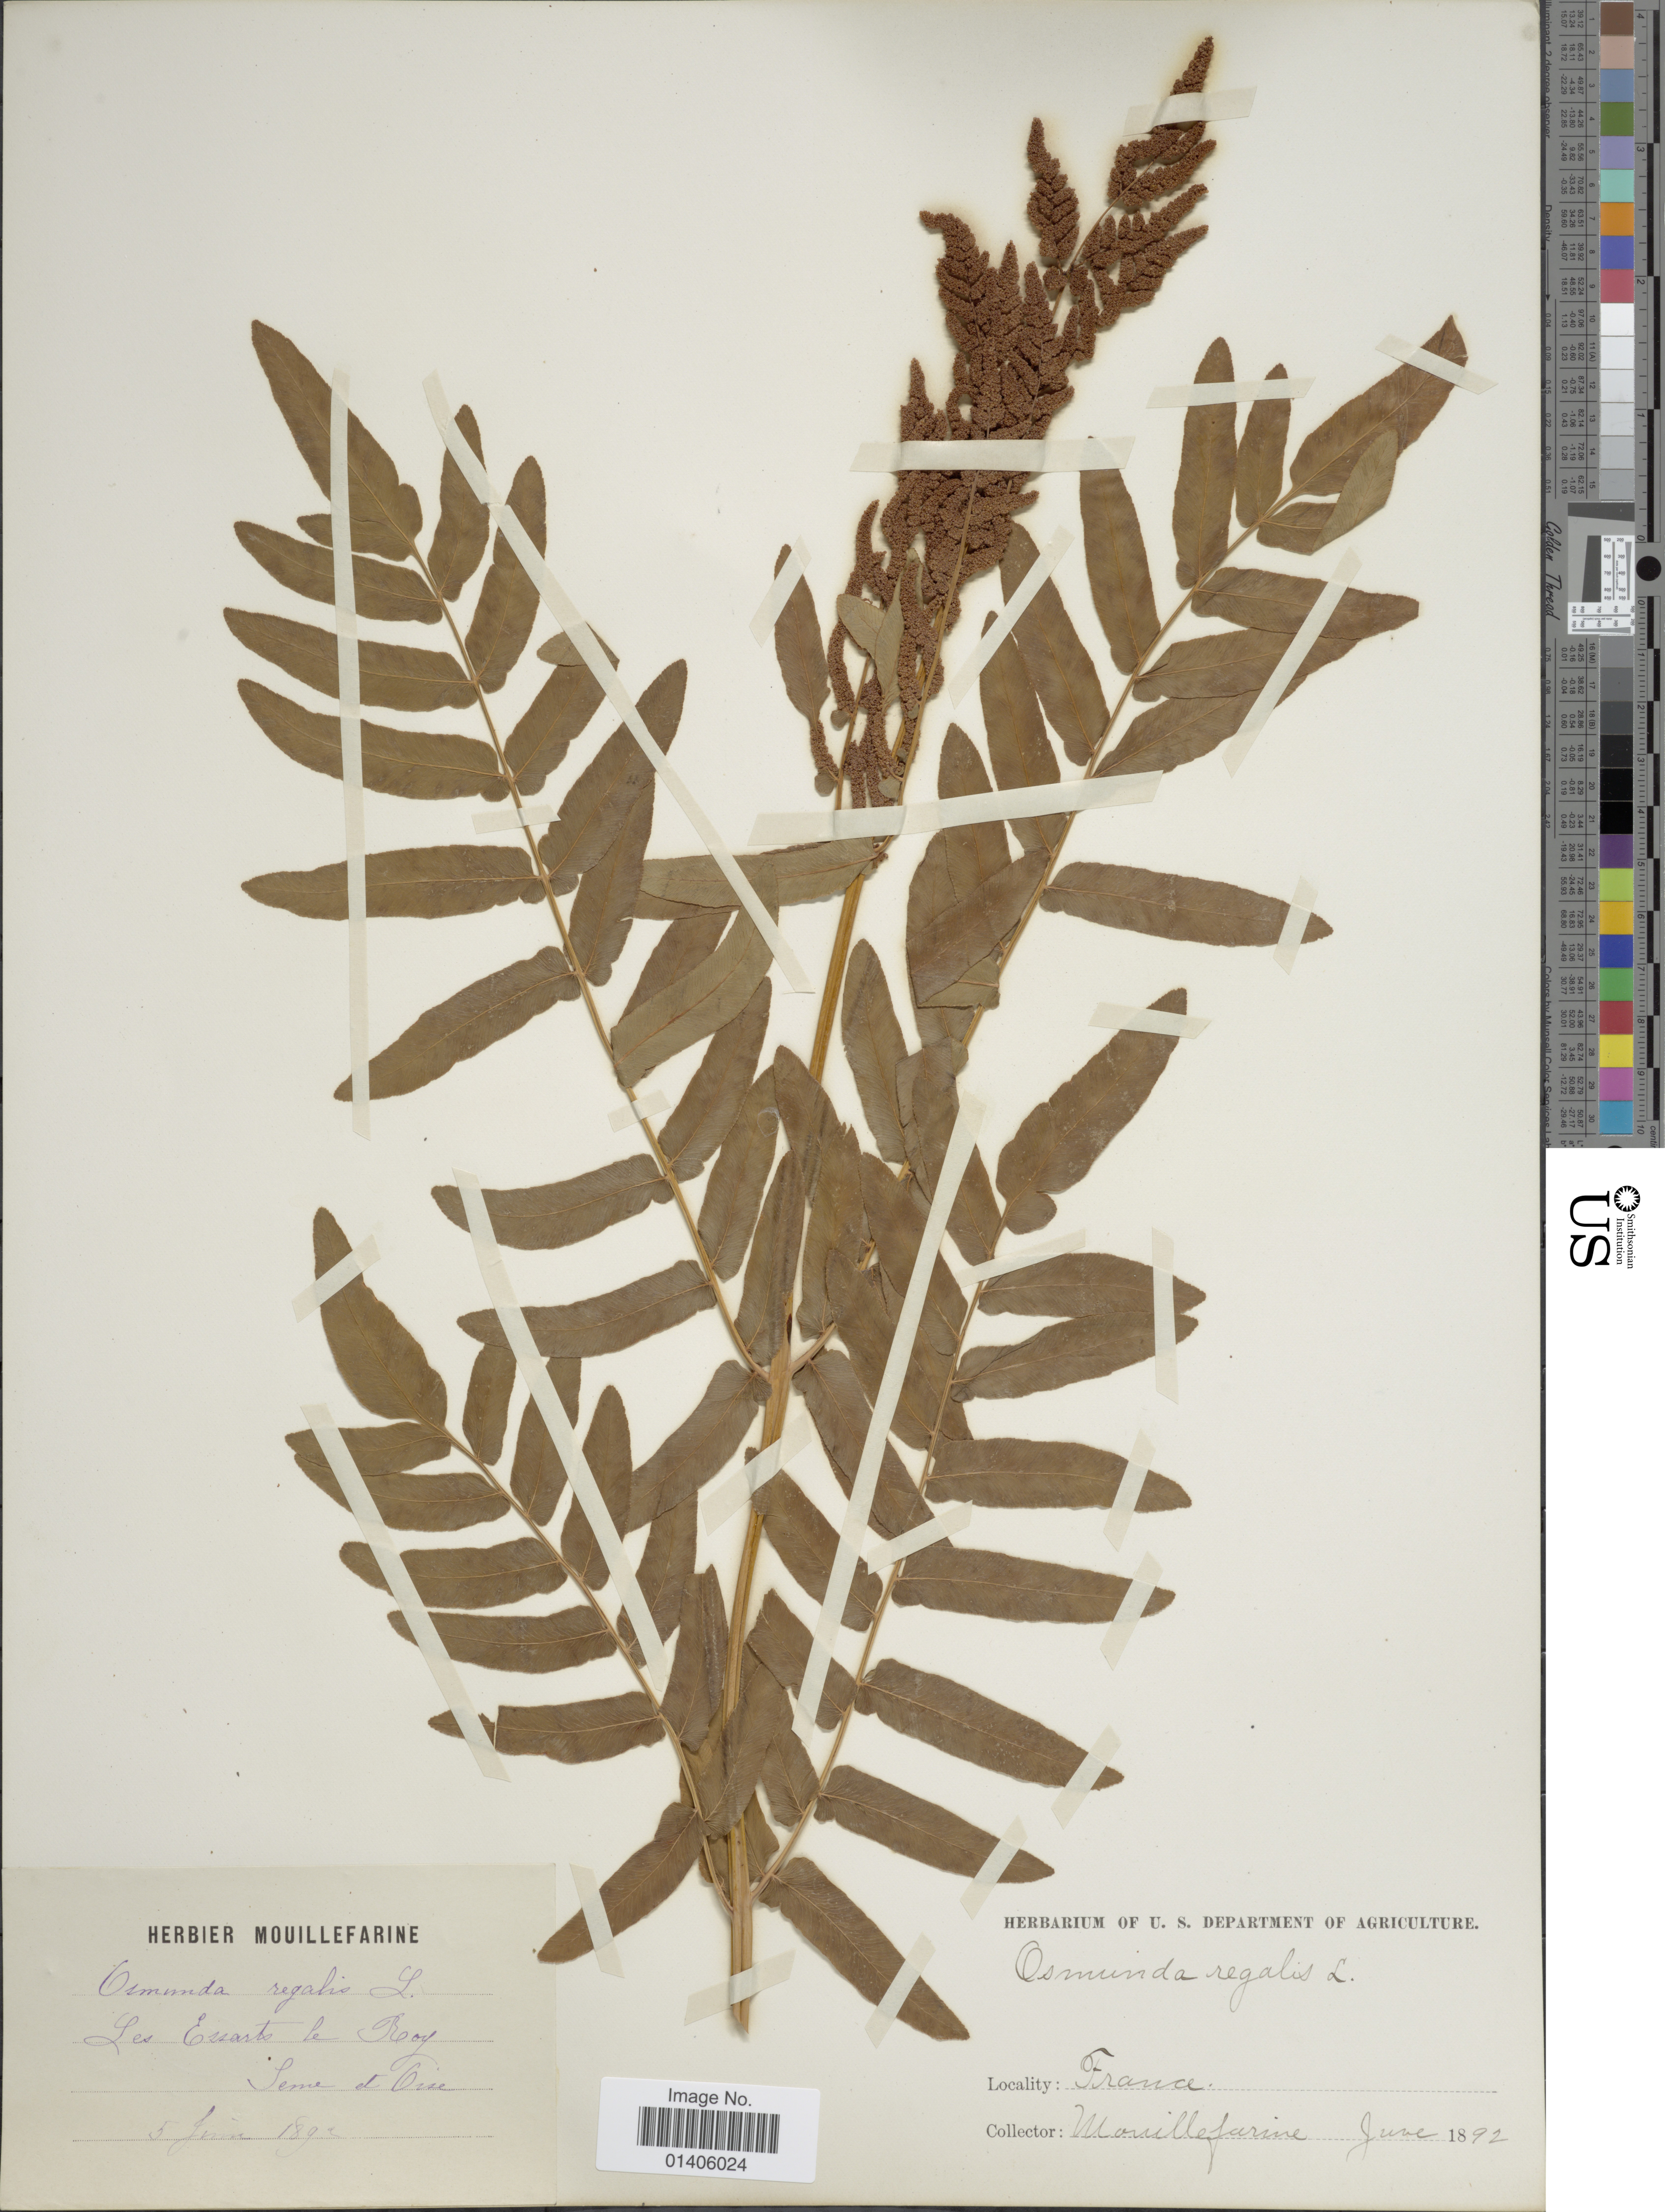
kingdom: Plantae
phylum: Tracheophyta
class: Polypodiopsida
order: Osmundales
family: Osmundaceae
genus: Osmunda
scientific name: Osmunda regalis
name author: L.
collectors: A. Mouillefarine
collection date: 1892-06-05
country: France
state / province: Île-de-France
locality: Les Essarts le Roy, Seine et Oise